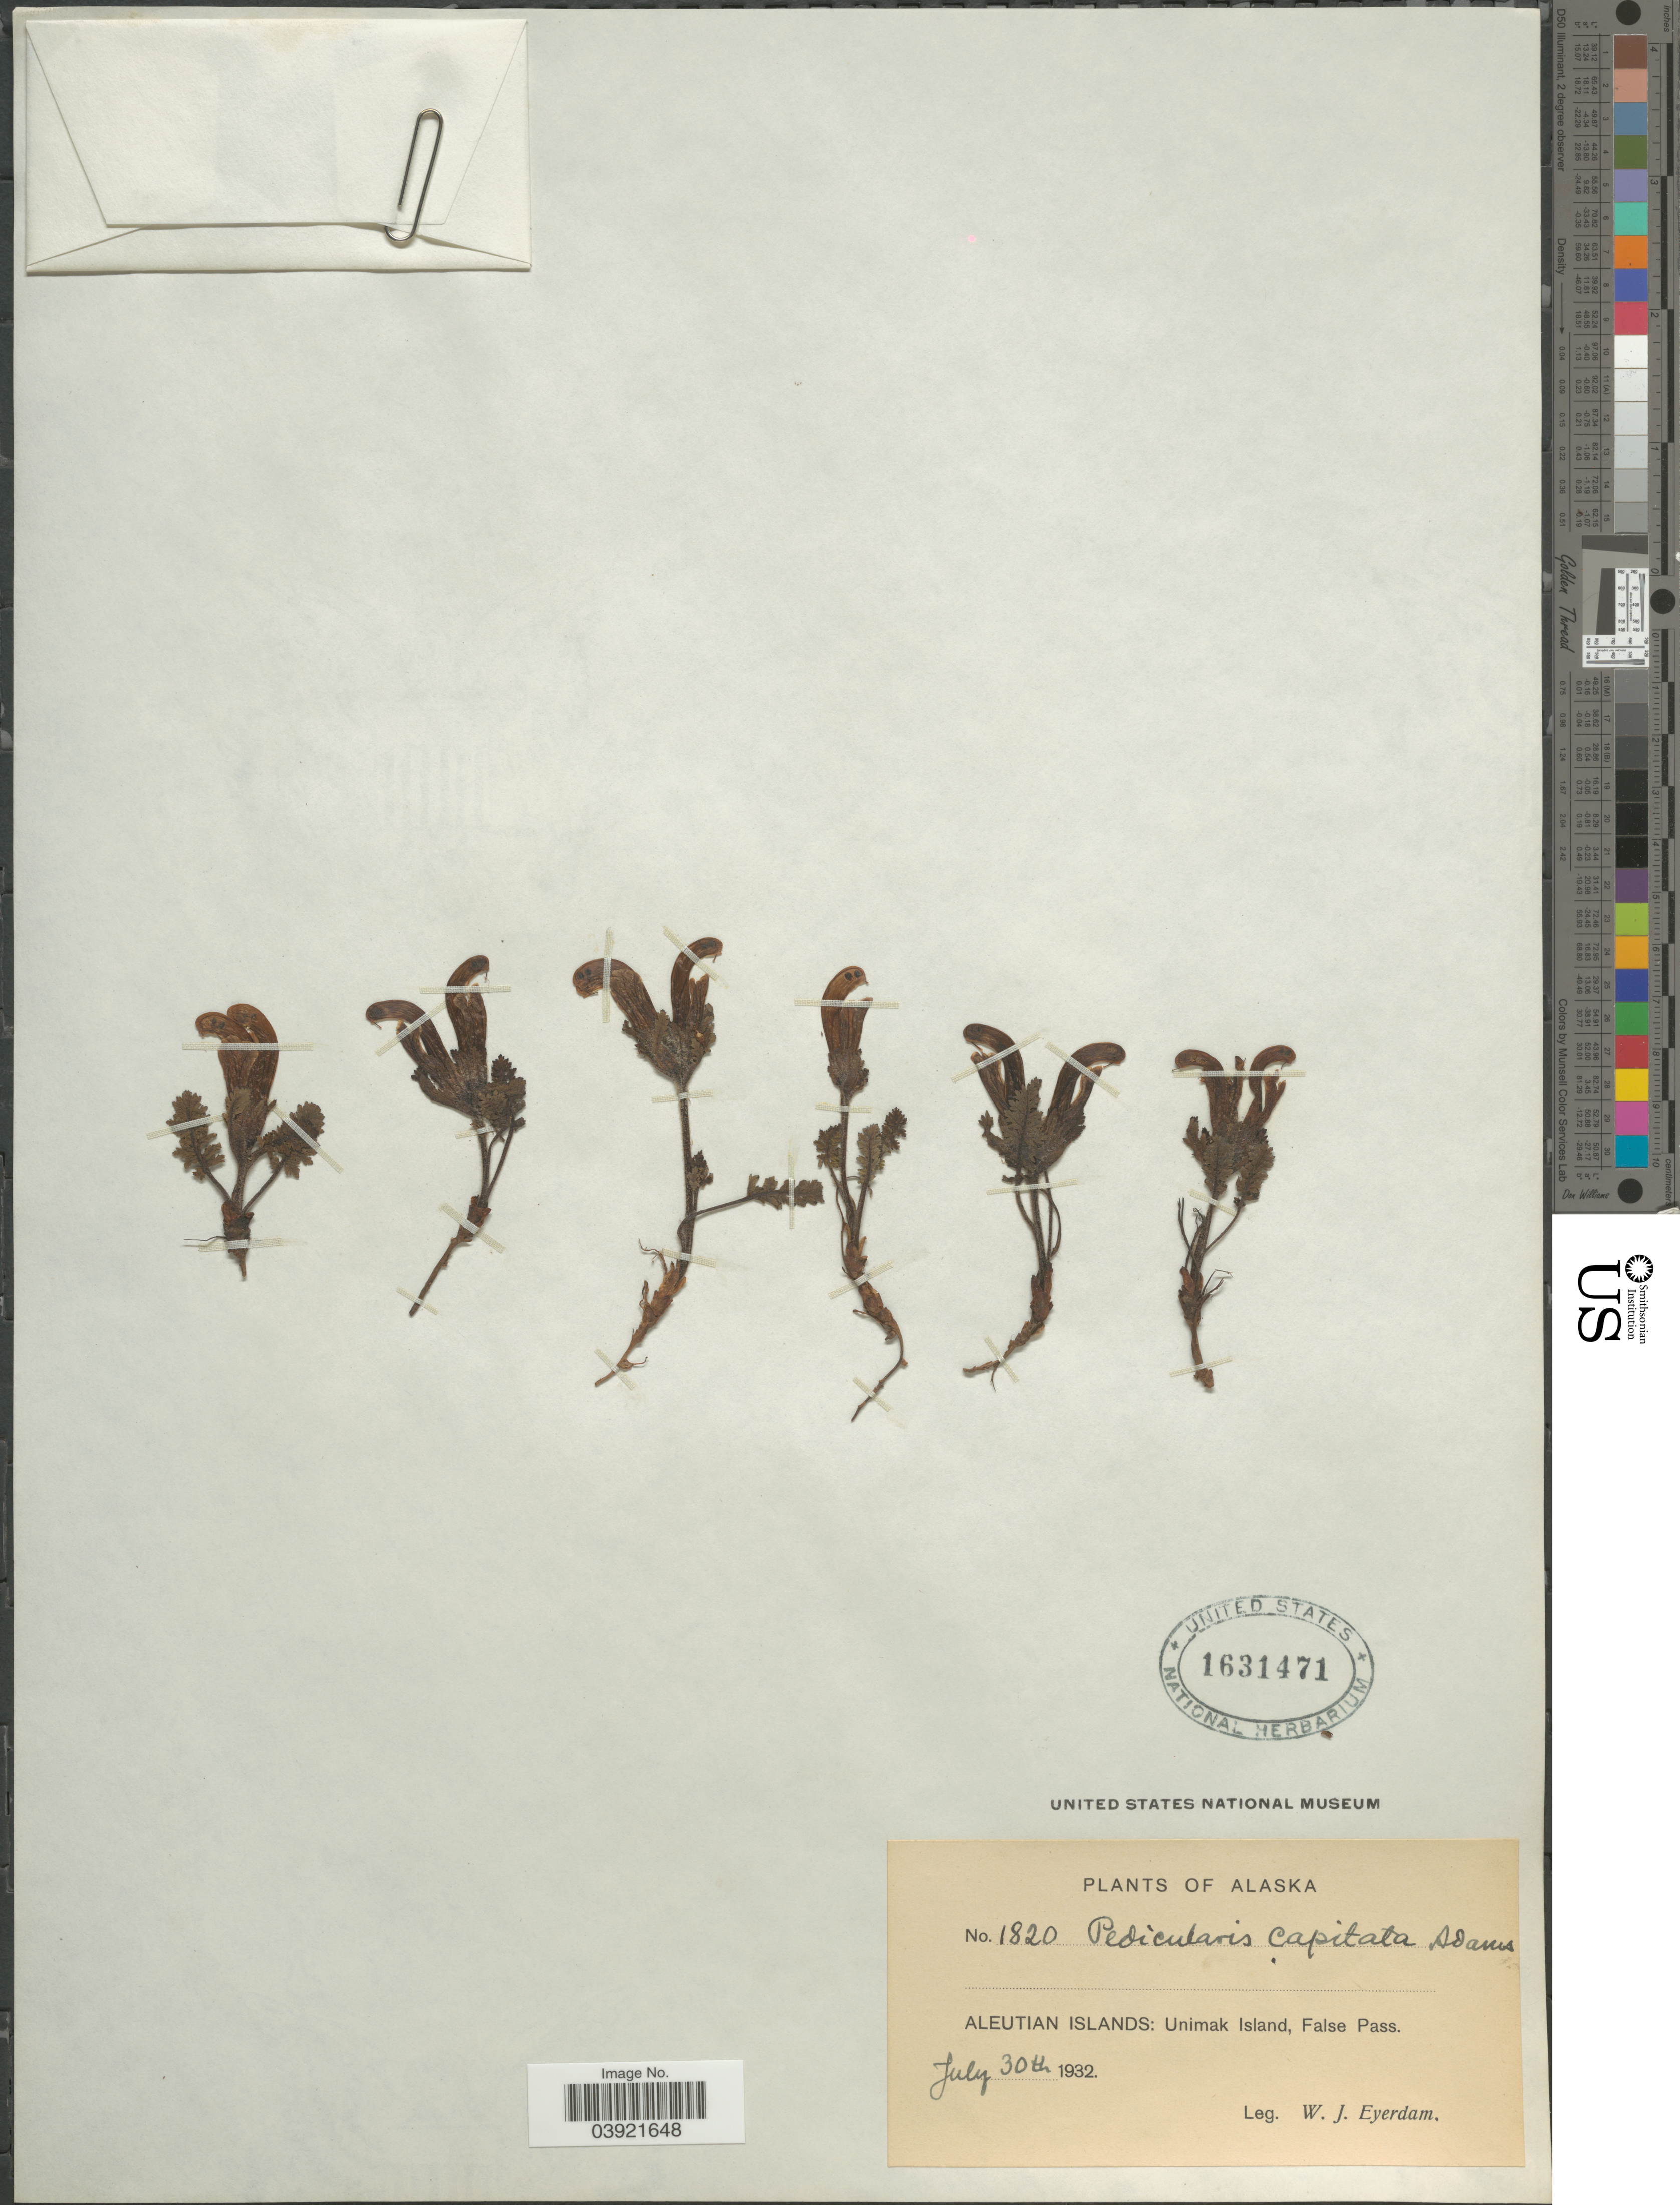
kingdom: Plantae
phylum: Tracheophyta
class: Magnoliopsida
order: Lamiales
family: Orobanchaceae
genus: Pedicularis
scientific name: Pedicularis capitata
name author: Adams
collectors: W. J. Eyerdam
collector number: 1820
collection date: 1932-07-30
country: United States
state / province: Alaska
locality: Aleutian Islands: Unimak Island, False Pass.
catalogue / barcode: US 1631471